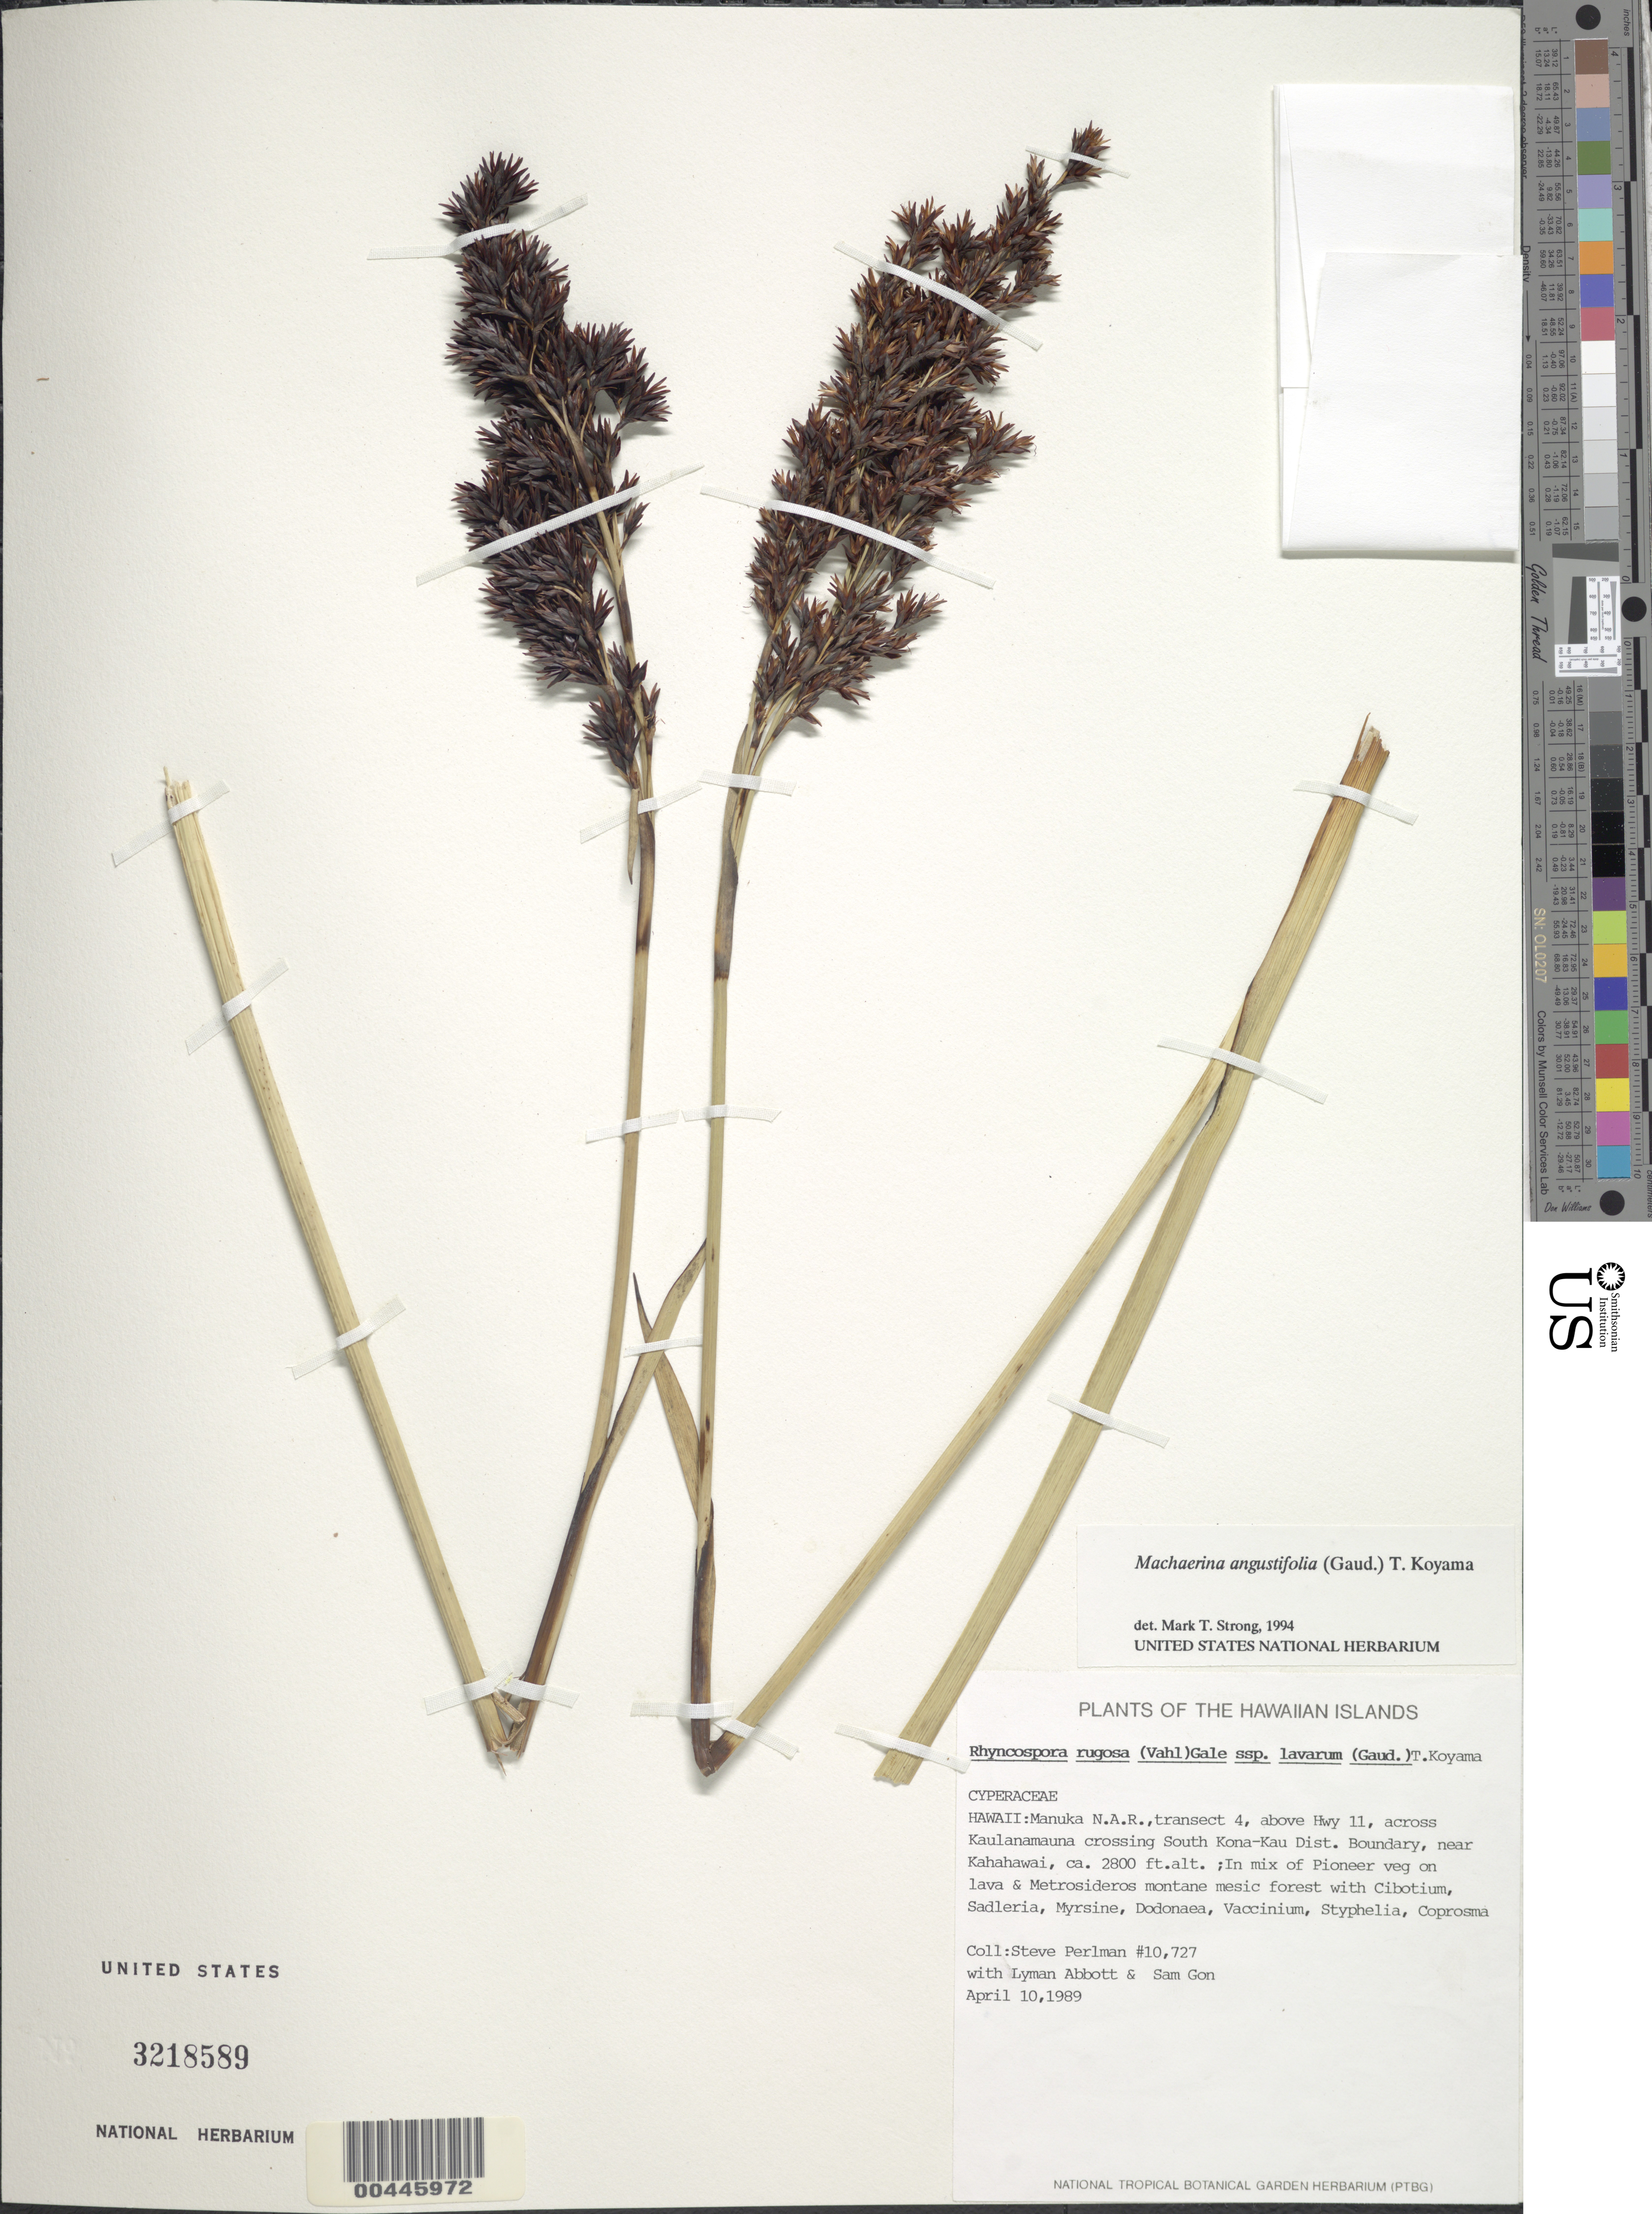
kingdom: Plantae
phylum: Tracheophyta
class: Liliopsida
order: Poales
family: Cyperaceae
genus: Machaerina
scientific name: Machaerina angustifolia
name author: (Gaudich.) T. Koyama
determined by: Strong, M. T., (US), Smithsonian Institution - National Museum of Natural History (UNITED STATES)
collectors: S. P. Perlman, L. Abbott & S. Gon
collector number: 10727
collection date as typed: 10 Apr 1989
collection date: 1989-04-10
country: United States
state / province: Hawaii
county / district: Hawaii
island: Hawaii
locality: Manuka NAR, transect 4, above Hwy 11, across Kaulanamauna crossing S Kona-Kau Dist. boundary, near Kahahawai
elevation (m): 853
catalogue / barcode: US 3218589